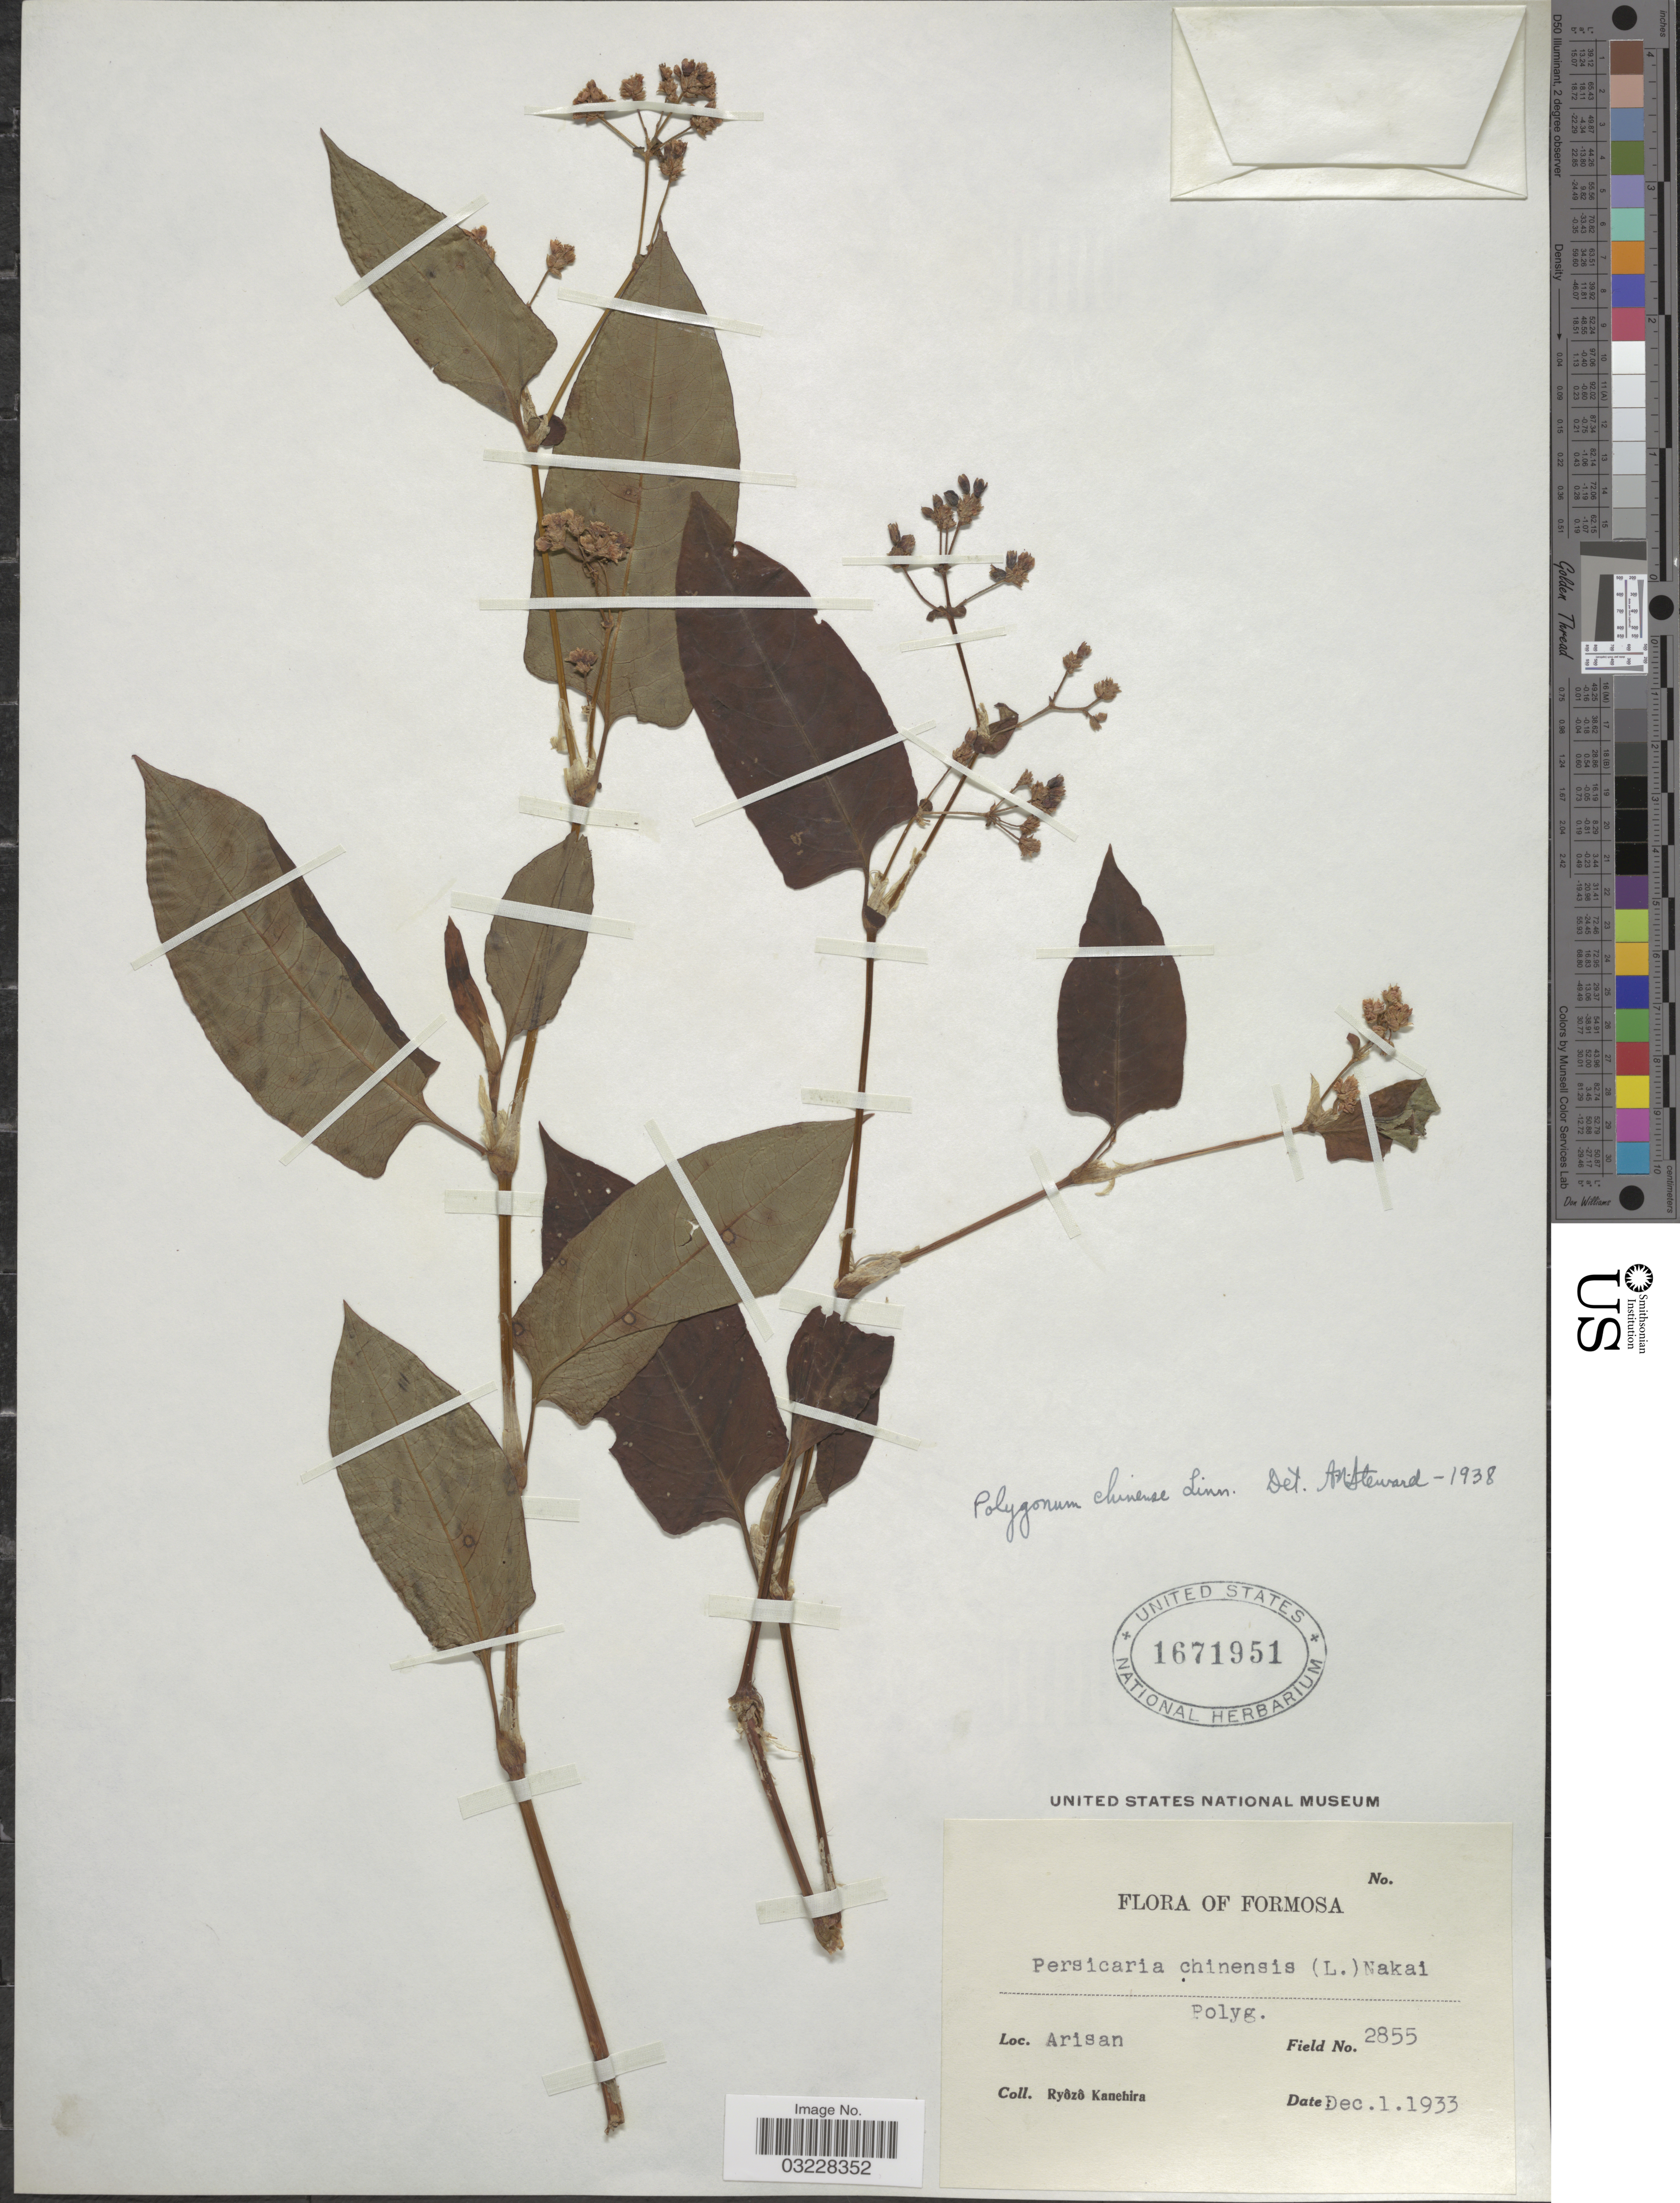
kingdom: Plantae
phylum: Tracheophyta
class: Magnoliopsida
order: Caryophyllales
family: Polygonaceae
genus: Polygonum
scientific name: Polygonum chinense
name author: L.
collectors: R. Kanehira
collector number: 2855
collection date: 1933-12-01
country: Taiwan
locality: Formosa. Arisan.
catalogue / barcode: US 1671951